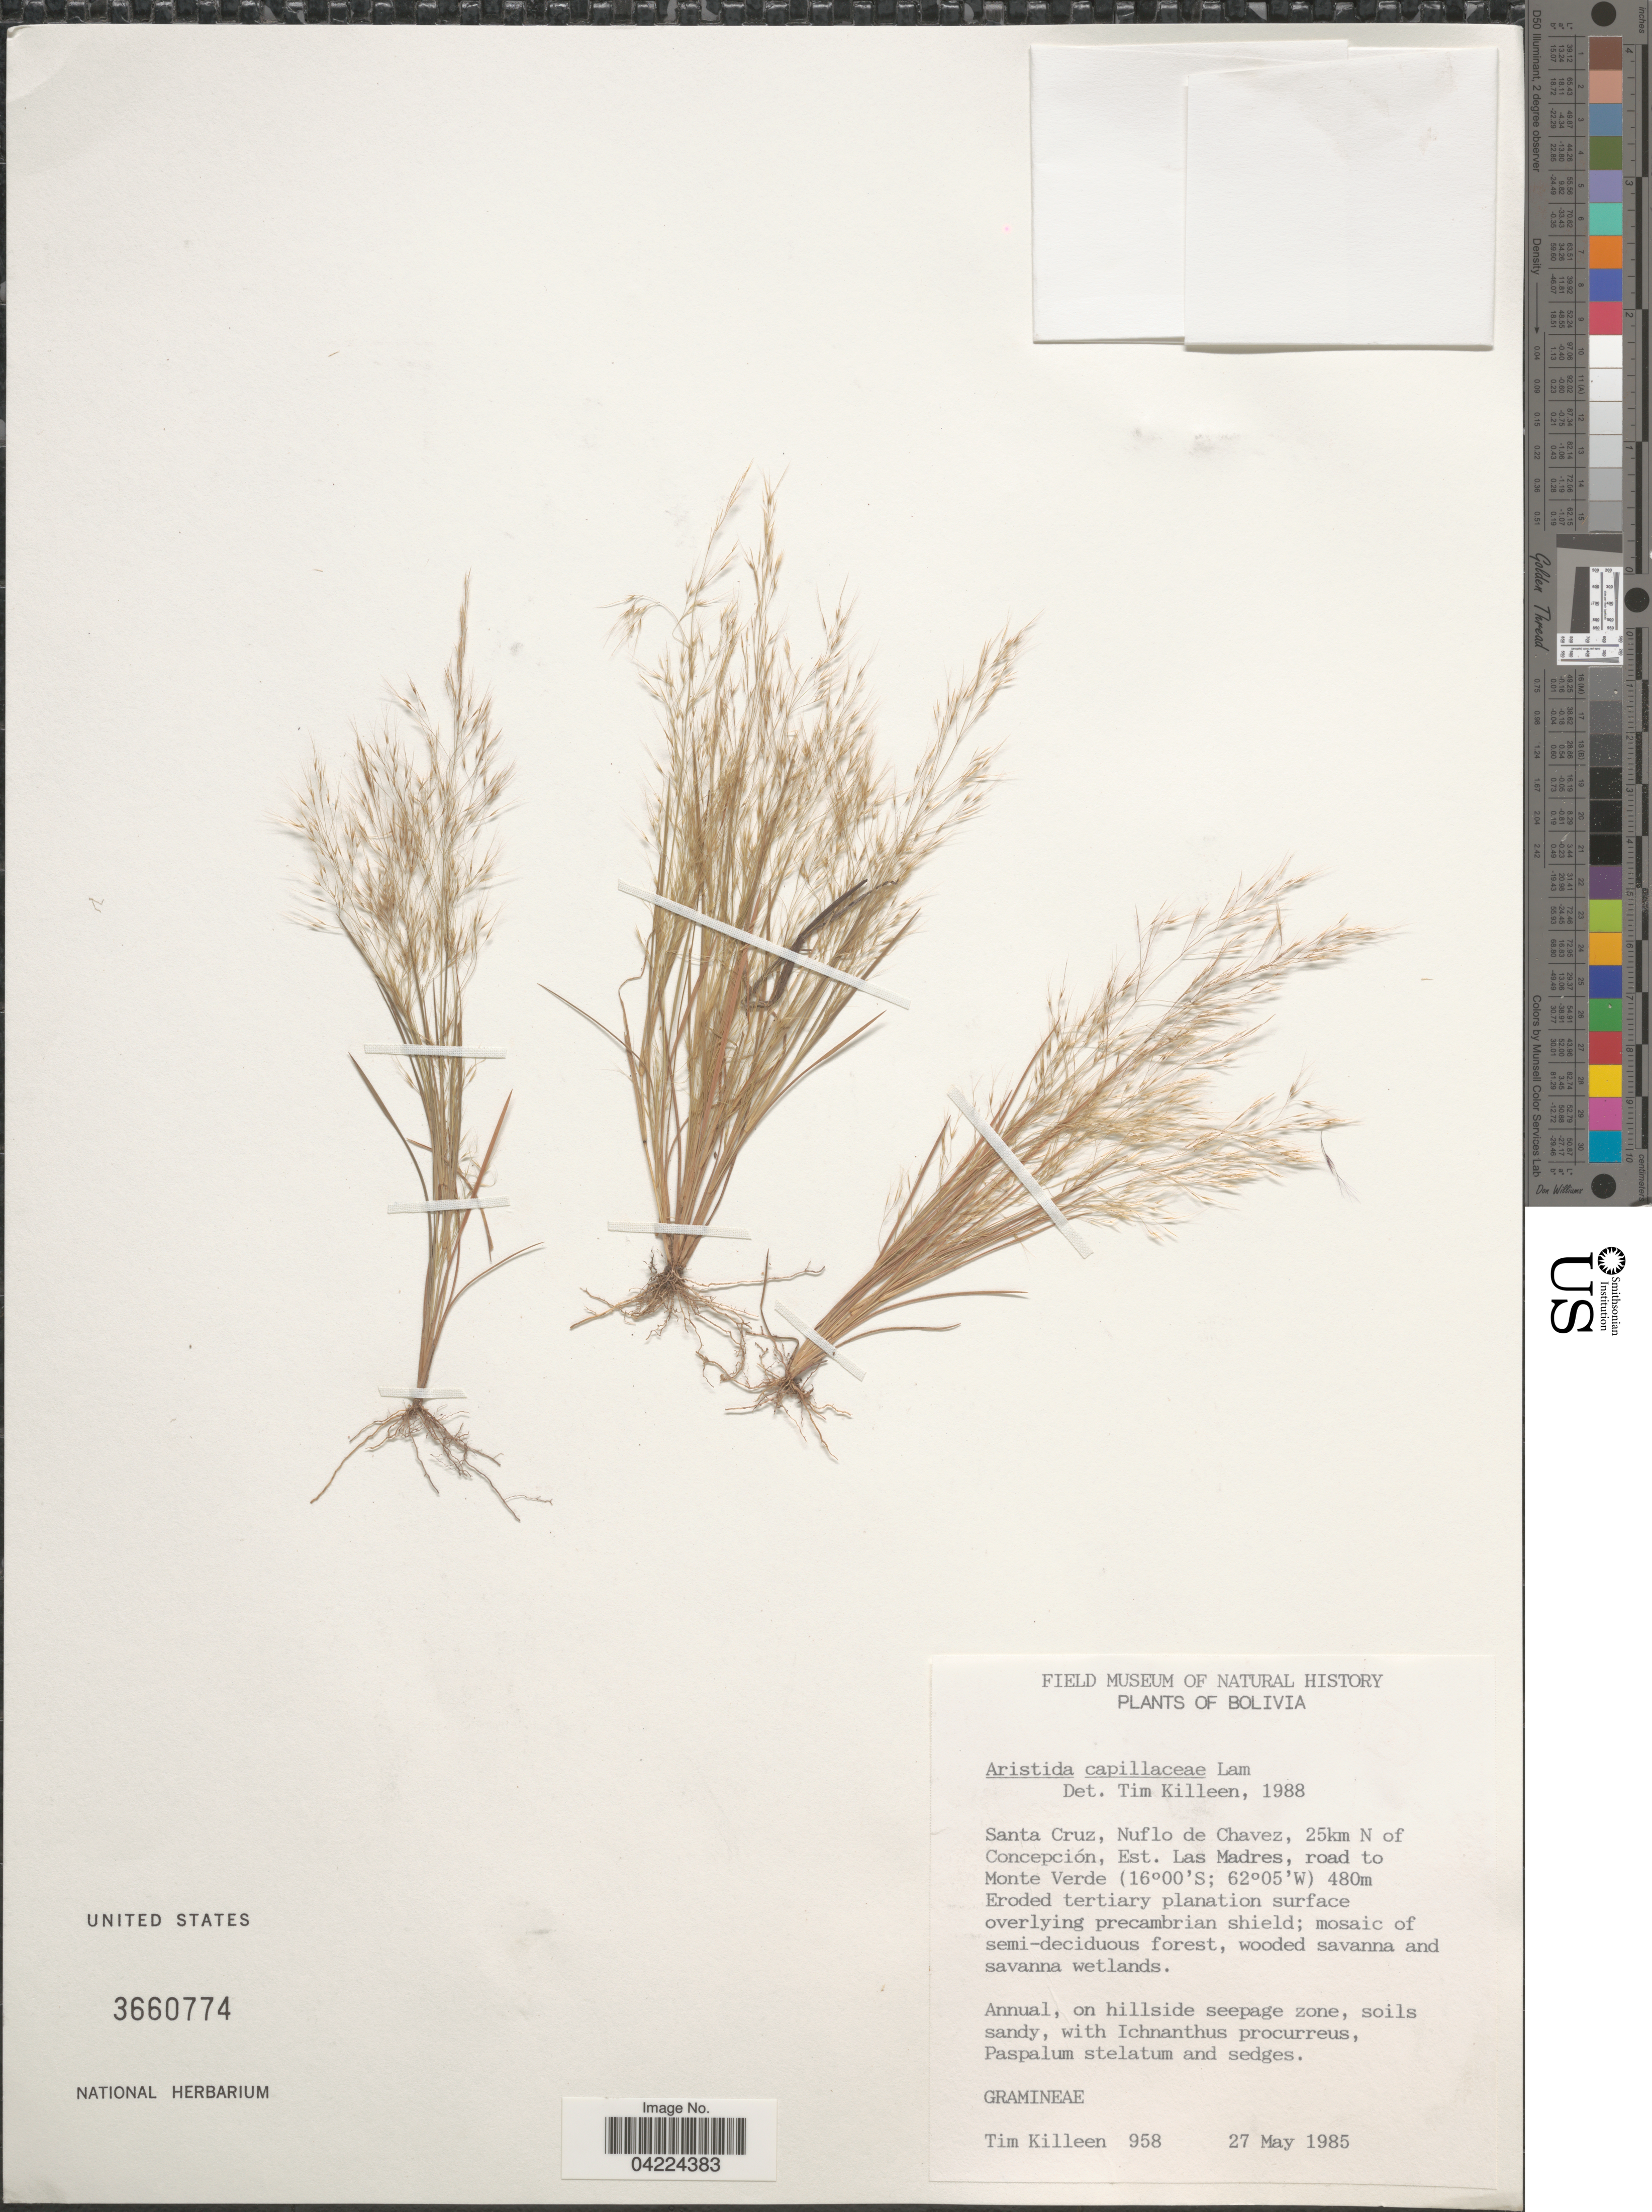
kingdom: Plantae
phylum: Tracheophyta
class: Liliopsida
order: Poales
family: Poaceae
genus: Aristida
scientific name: Aristida capillacea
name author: Lam.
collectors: T. J. Killeen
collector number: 958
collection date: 1985-05-27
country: Bolivia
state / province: Santa Cruz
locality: Nuflo de Chavez, 25km N of Concepción, Est. Las Madres, road to Monte Verde. On hillside seepage zone.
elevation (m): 480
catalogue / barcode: US 3660774